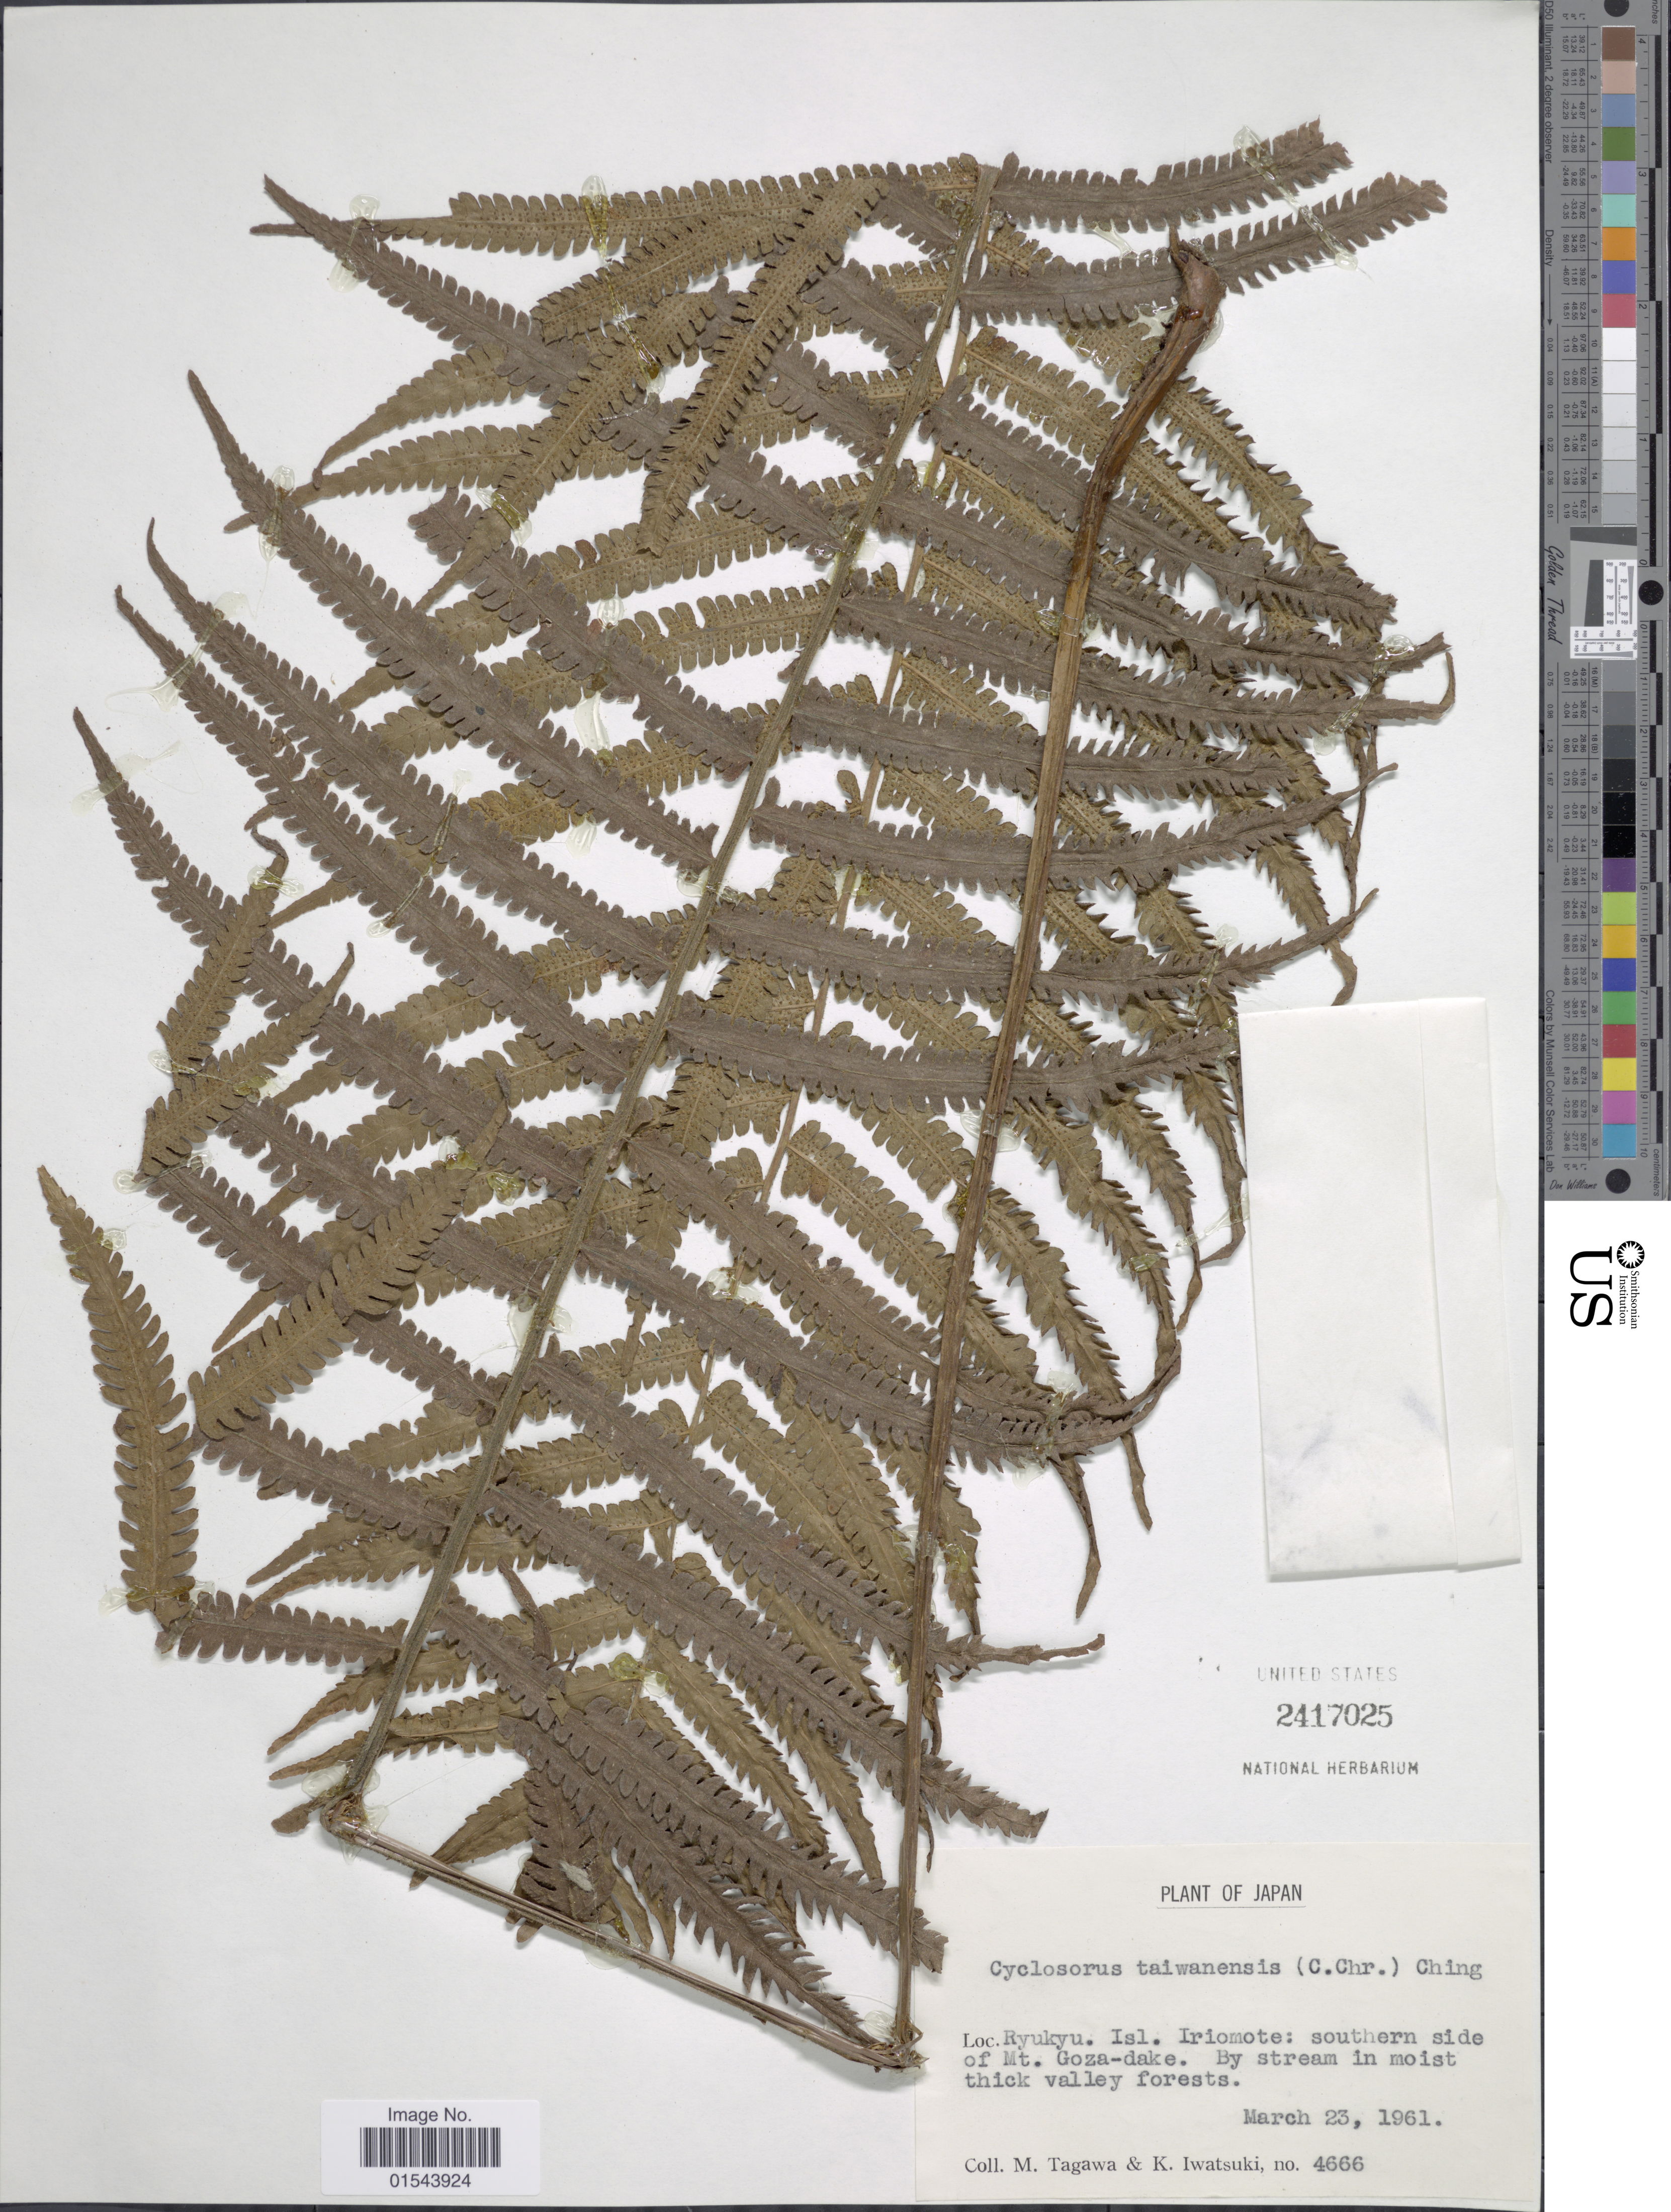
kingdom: Plantae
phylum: Tracheophyta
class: Polypodiopsida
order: Polypodiales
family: Thelypteridaceae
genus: Christella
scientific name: Christella taiwanensis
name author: (C. Chr.) Holttum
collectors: M. Tagawa & K. Iwatsuki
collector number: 4666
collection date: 1961-03-23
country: Japan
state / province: Okinawa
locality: Ryukyu. Isl. Iriomote: southern side of Mt. Goza-dake.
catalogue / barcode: US 2417025